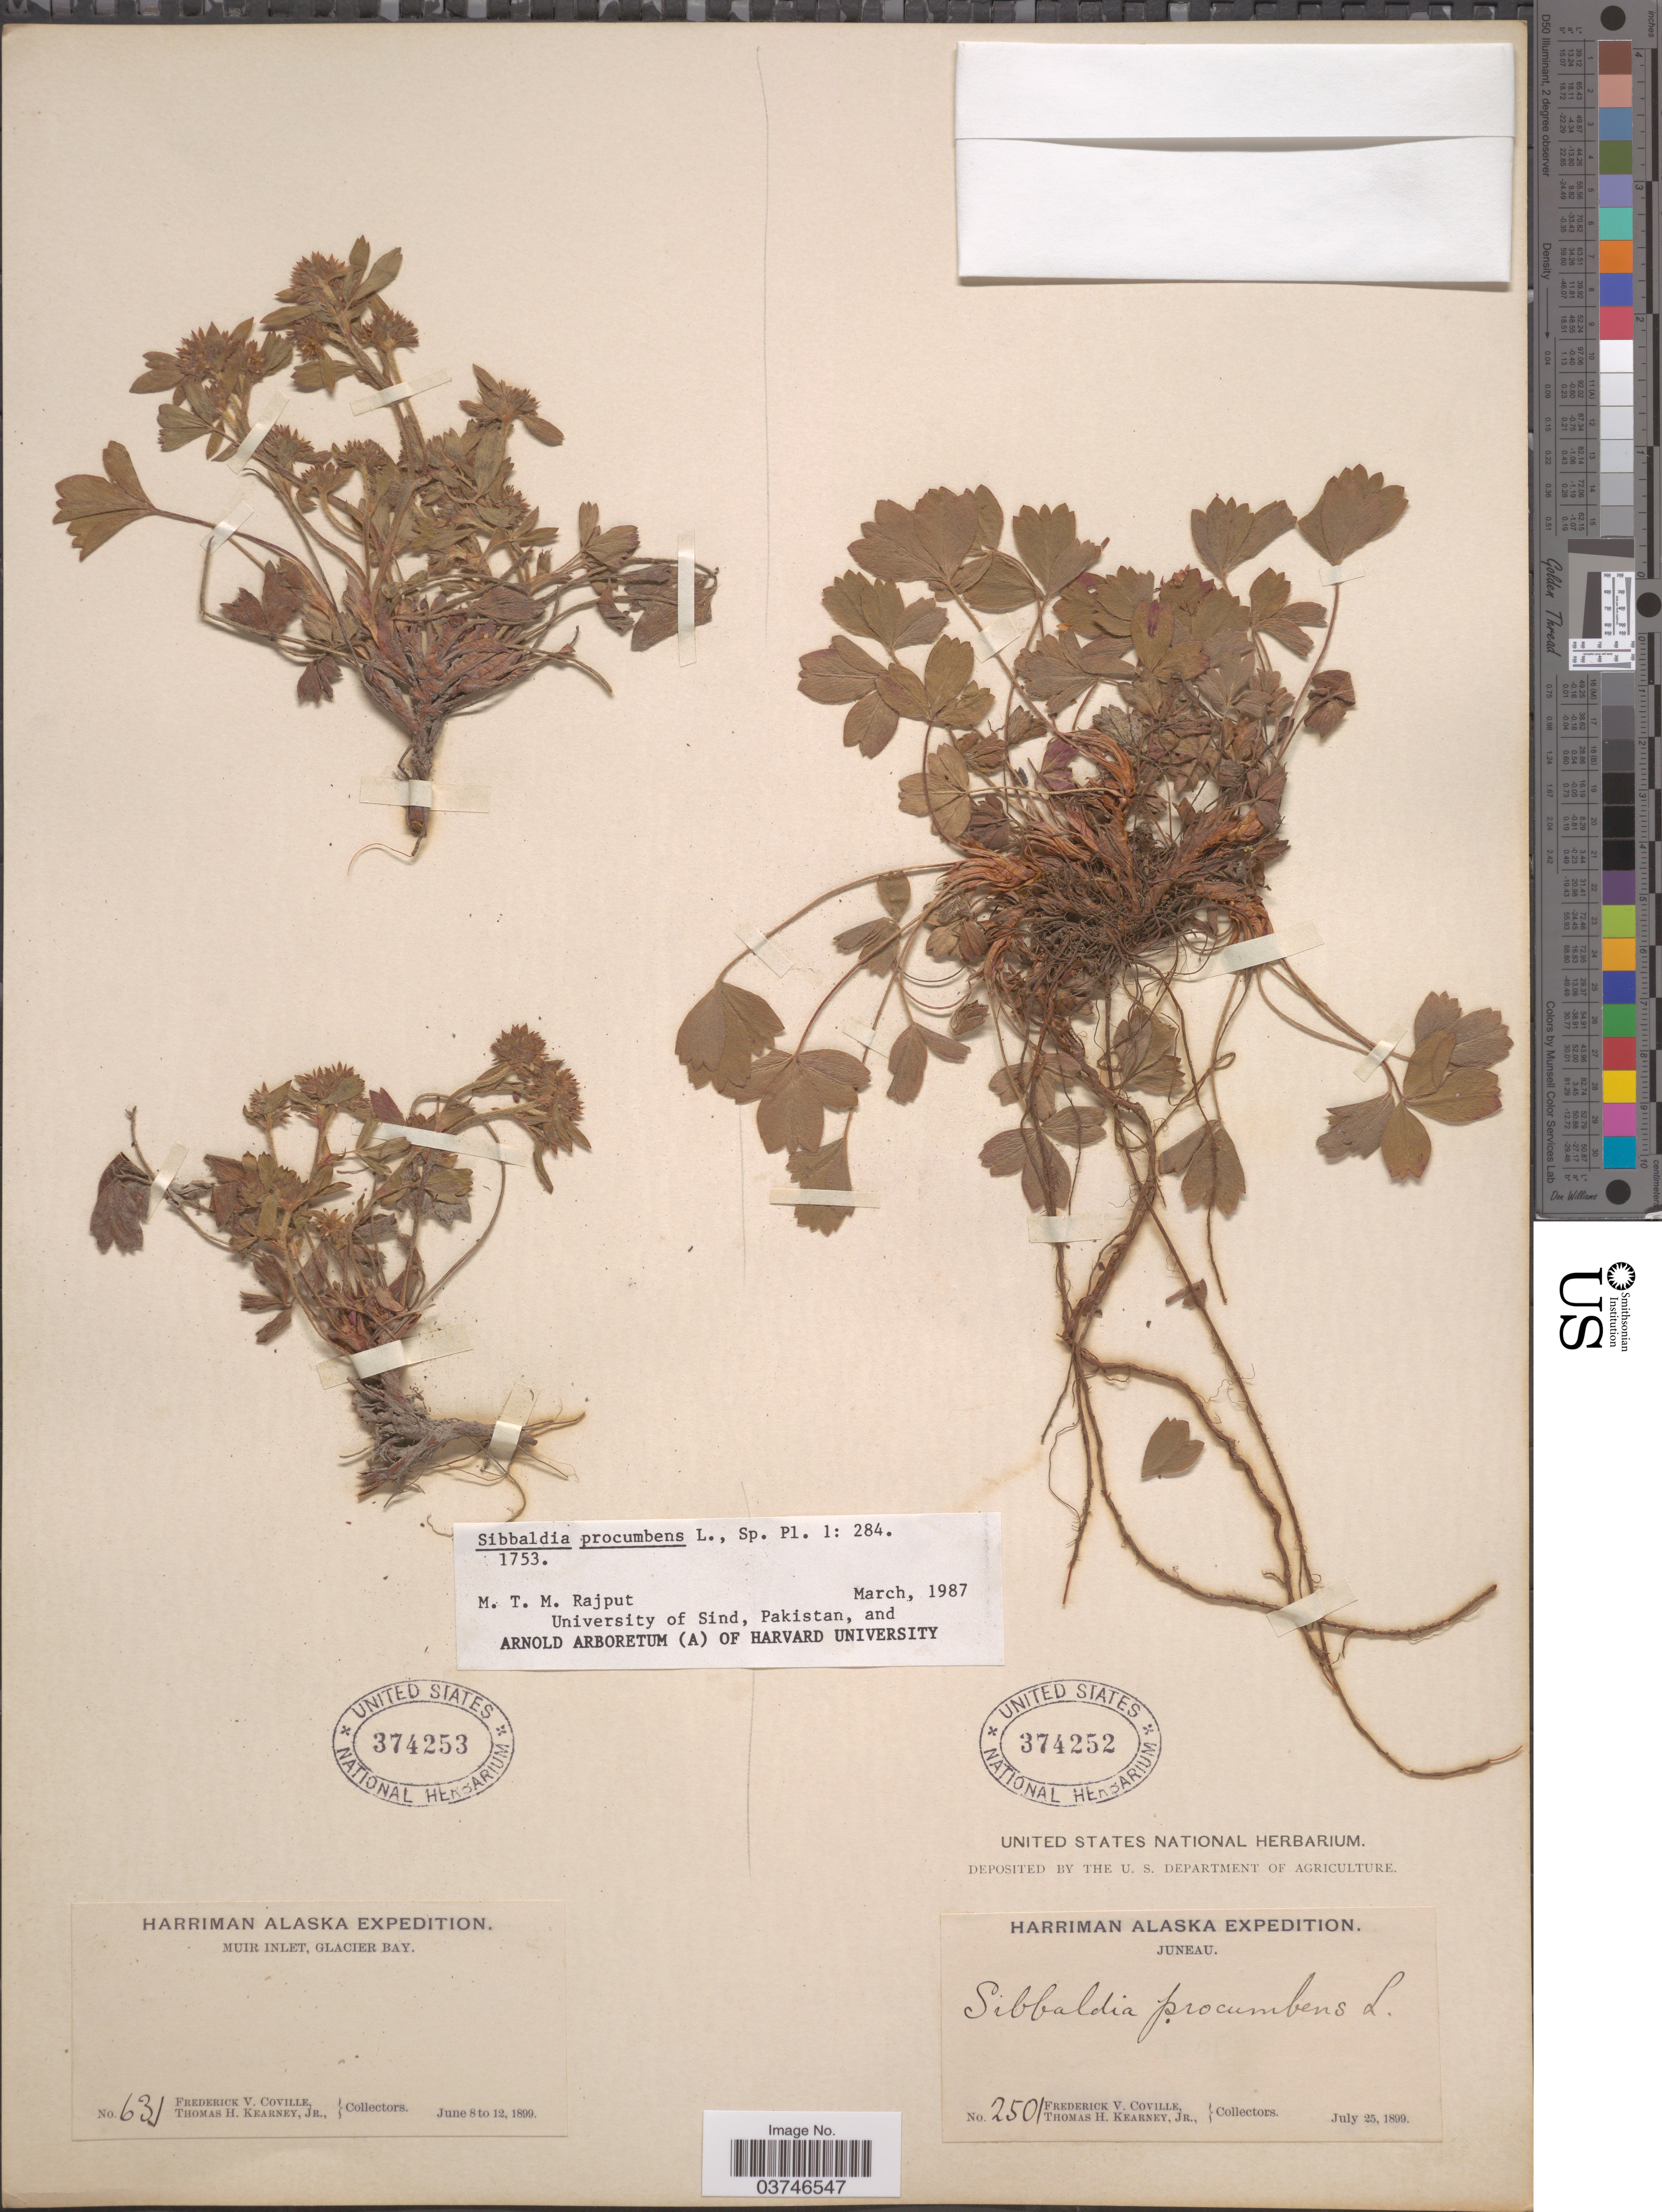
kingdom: Plantae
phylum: Tracheophyta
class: Magnoliopsida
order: Rosales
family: Rosaceae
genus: Sibbaldia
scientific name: Sibbaldia procumbens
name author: L.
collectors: F. V. Coville & T. H. Kearney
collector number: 631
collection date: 1899-06-08/1899-06-12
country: United States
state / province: Alaska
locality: Muir Inlet, Glacier Bay.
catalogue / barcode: US 374253-2